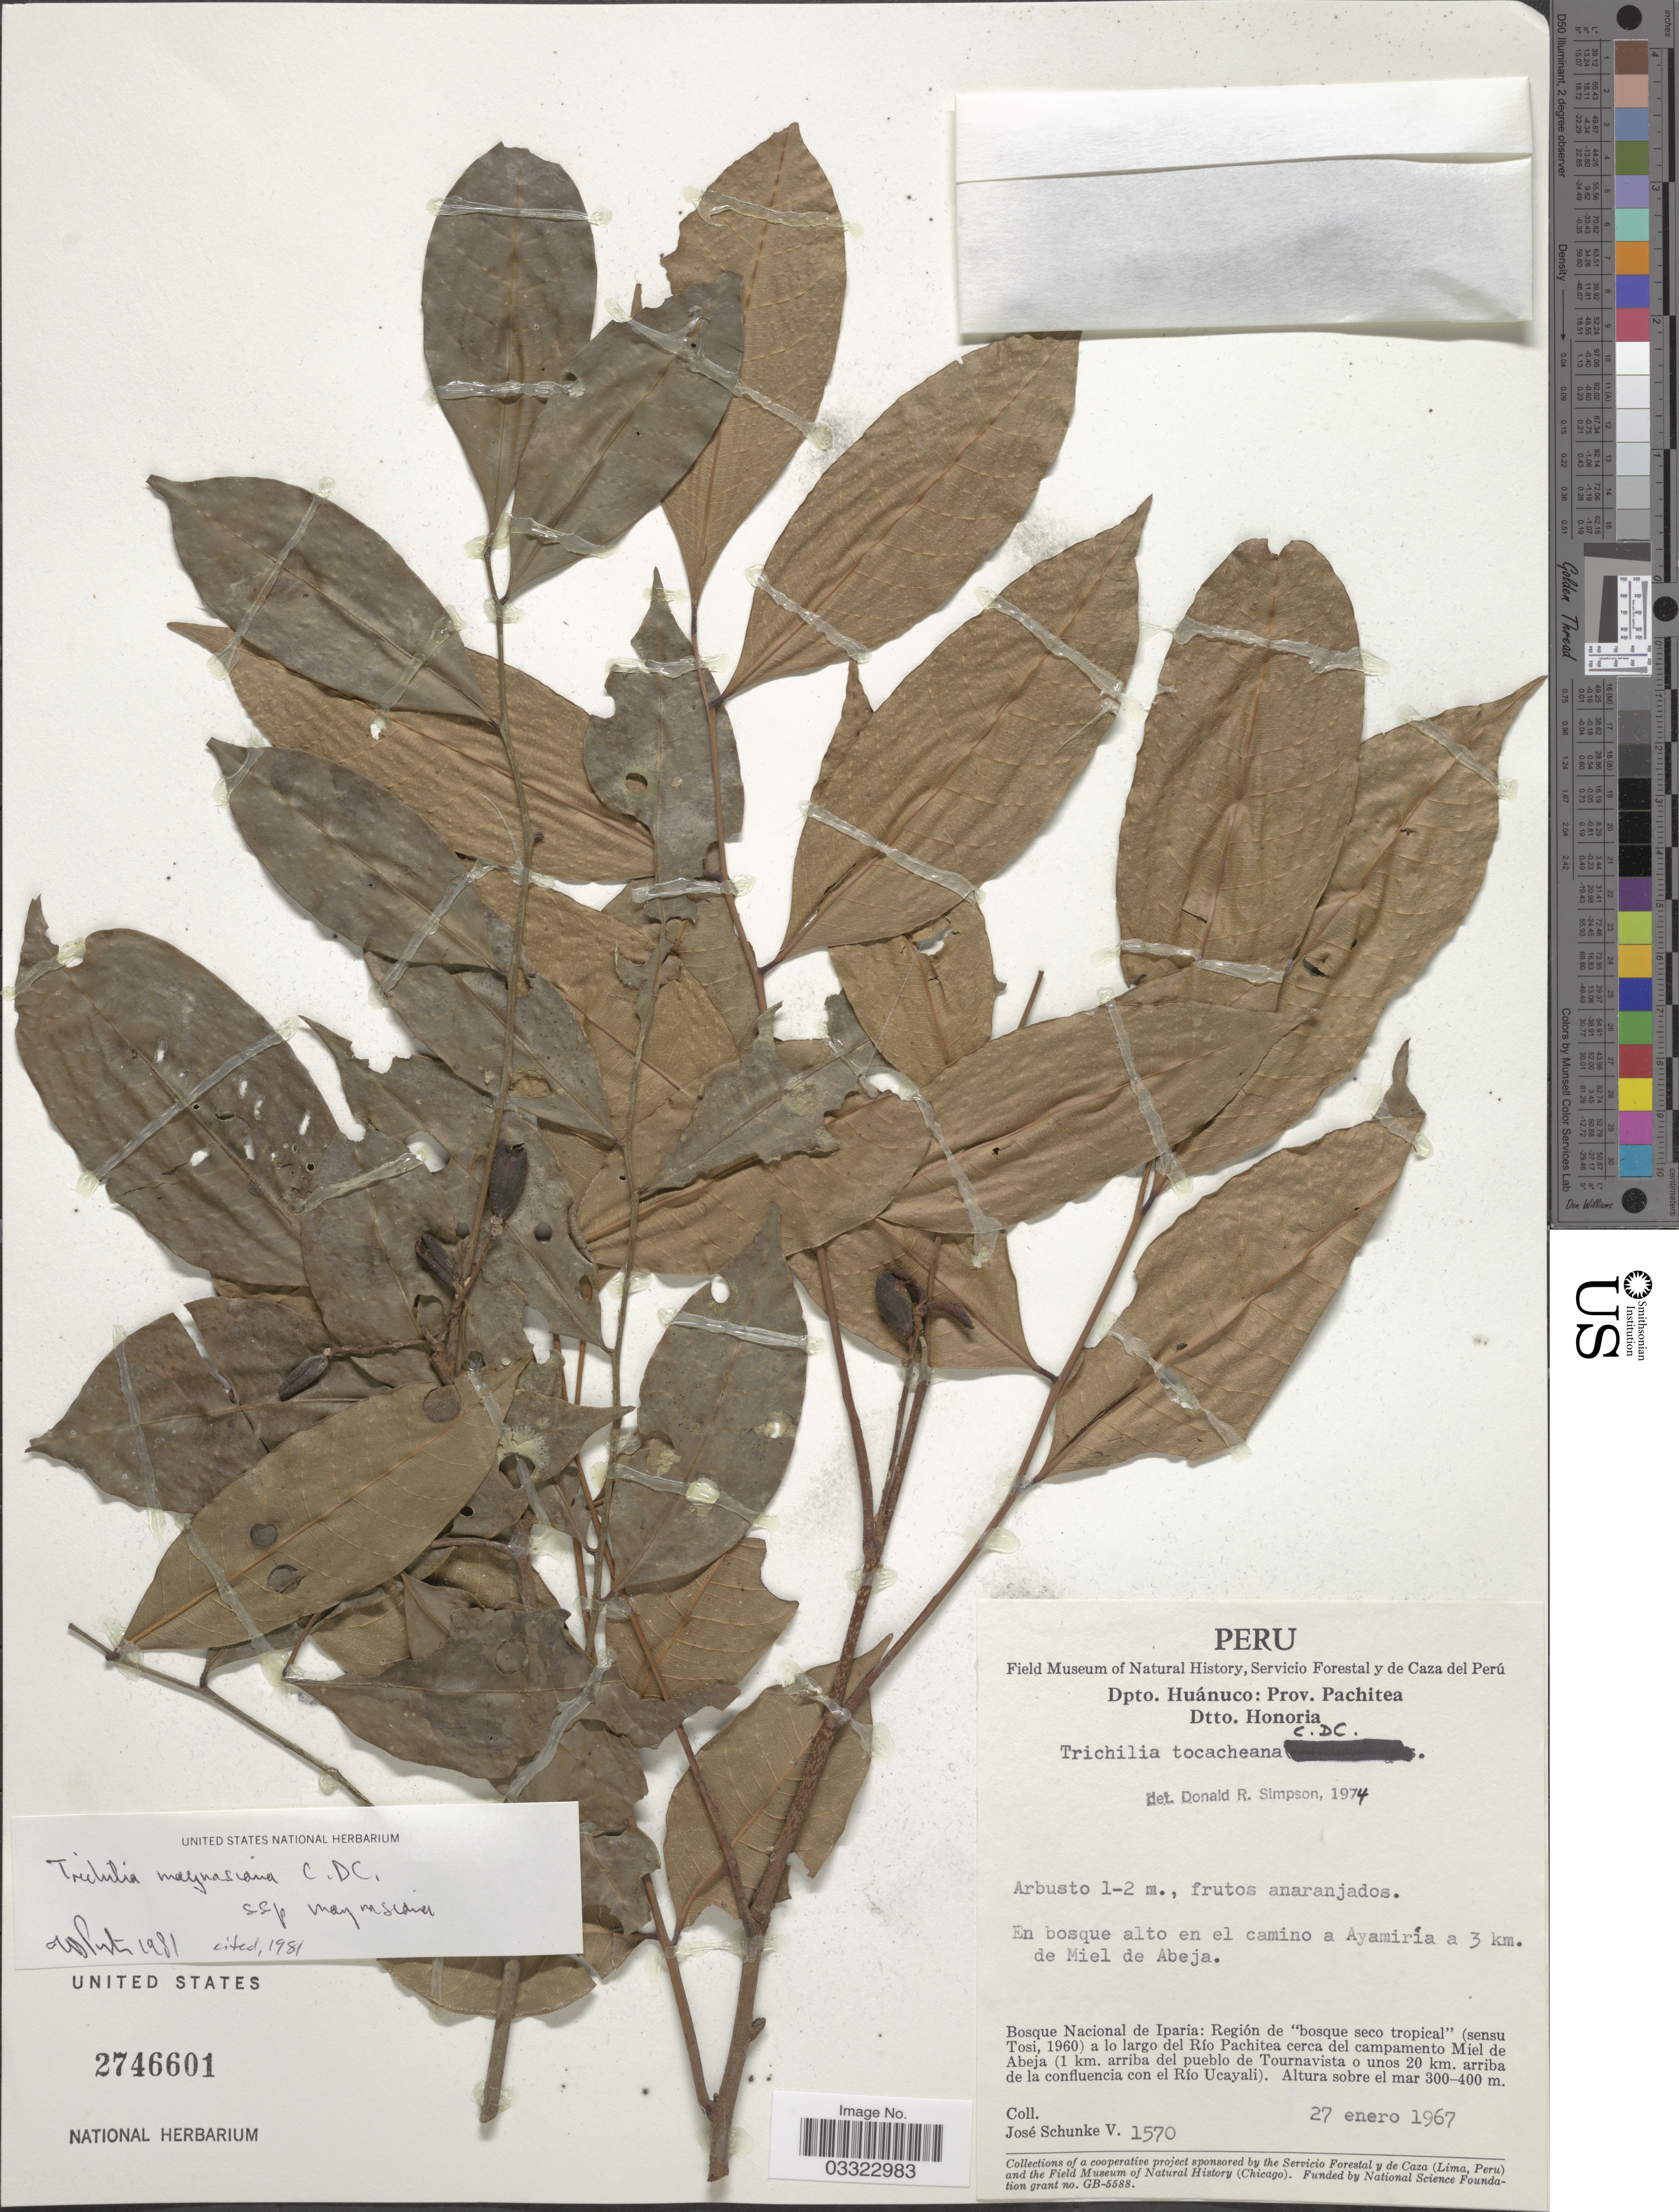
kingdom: Plantae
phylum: Tracheophyta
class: Magnoliopsida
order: Sapindales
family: Meliaceae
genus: Trichilia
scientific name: Trichilia maynasiana subsp. maynasiana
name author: C. DC.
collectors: J. Schunke Vigo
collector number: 1570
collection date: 1967-01-27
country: Peru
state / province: Huánuco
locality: Dpto. Huánuco: Prov. Pachitea, Dtto. Honoria, En bosque alto en el camino a Ayamiría a 3 km. de Miel de Abeja. Bosque Nacional de Iparia: Región de "bosque seco tropical" (sensu Tosi, 1960) a lo largo del Río Pachitea cerca del campamento Miel de Abeja (1 km. arriba del pueblo de Tournavista o unos 20 km. arriba de la confluencia con el Río Ucayali).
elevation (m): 300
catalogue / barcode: US 2746601